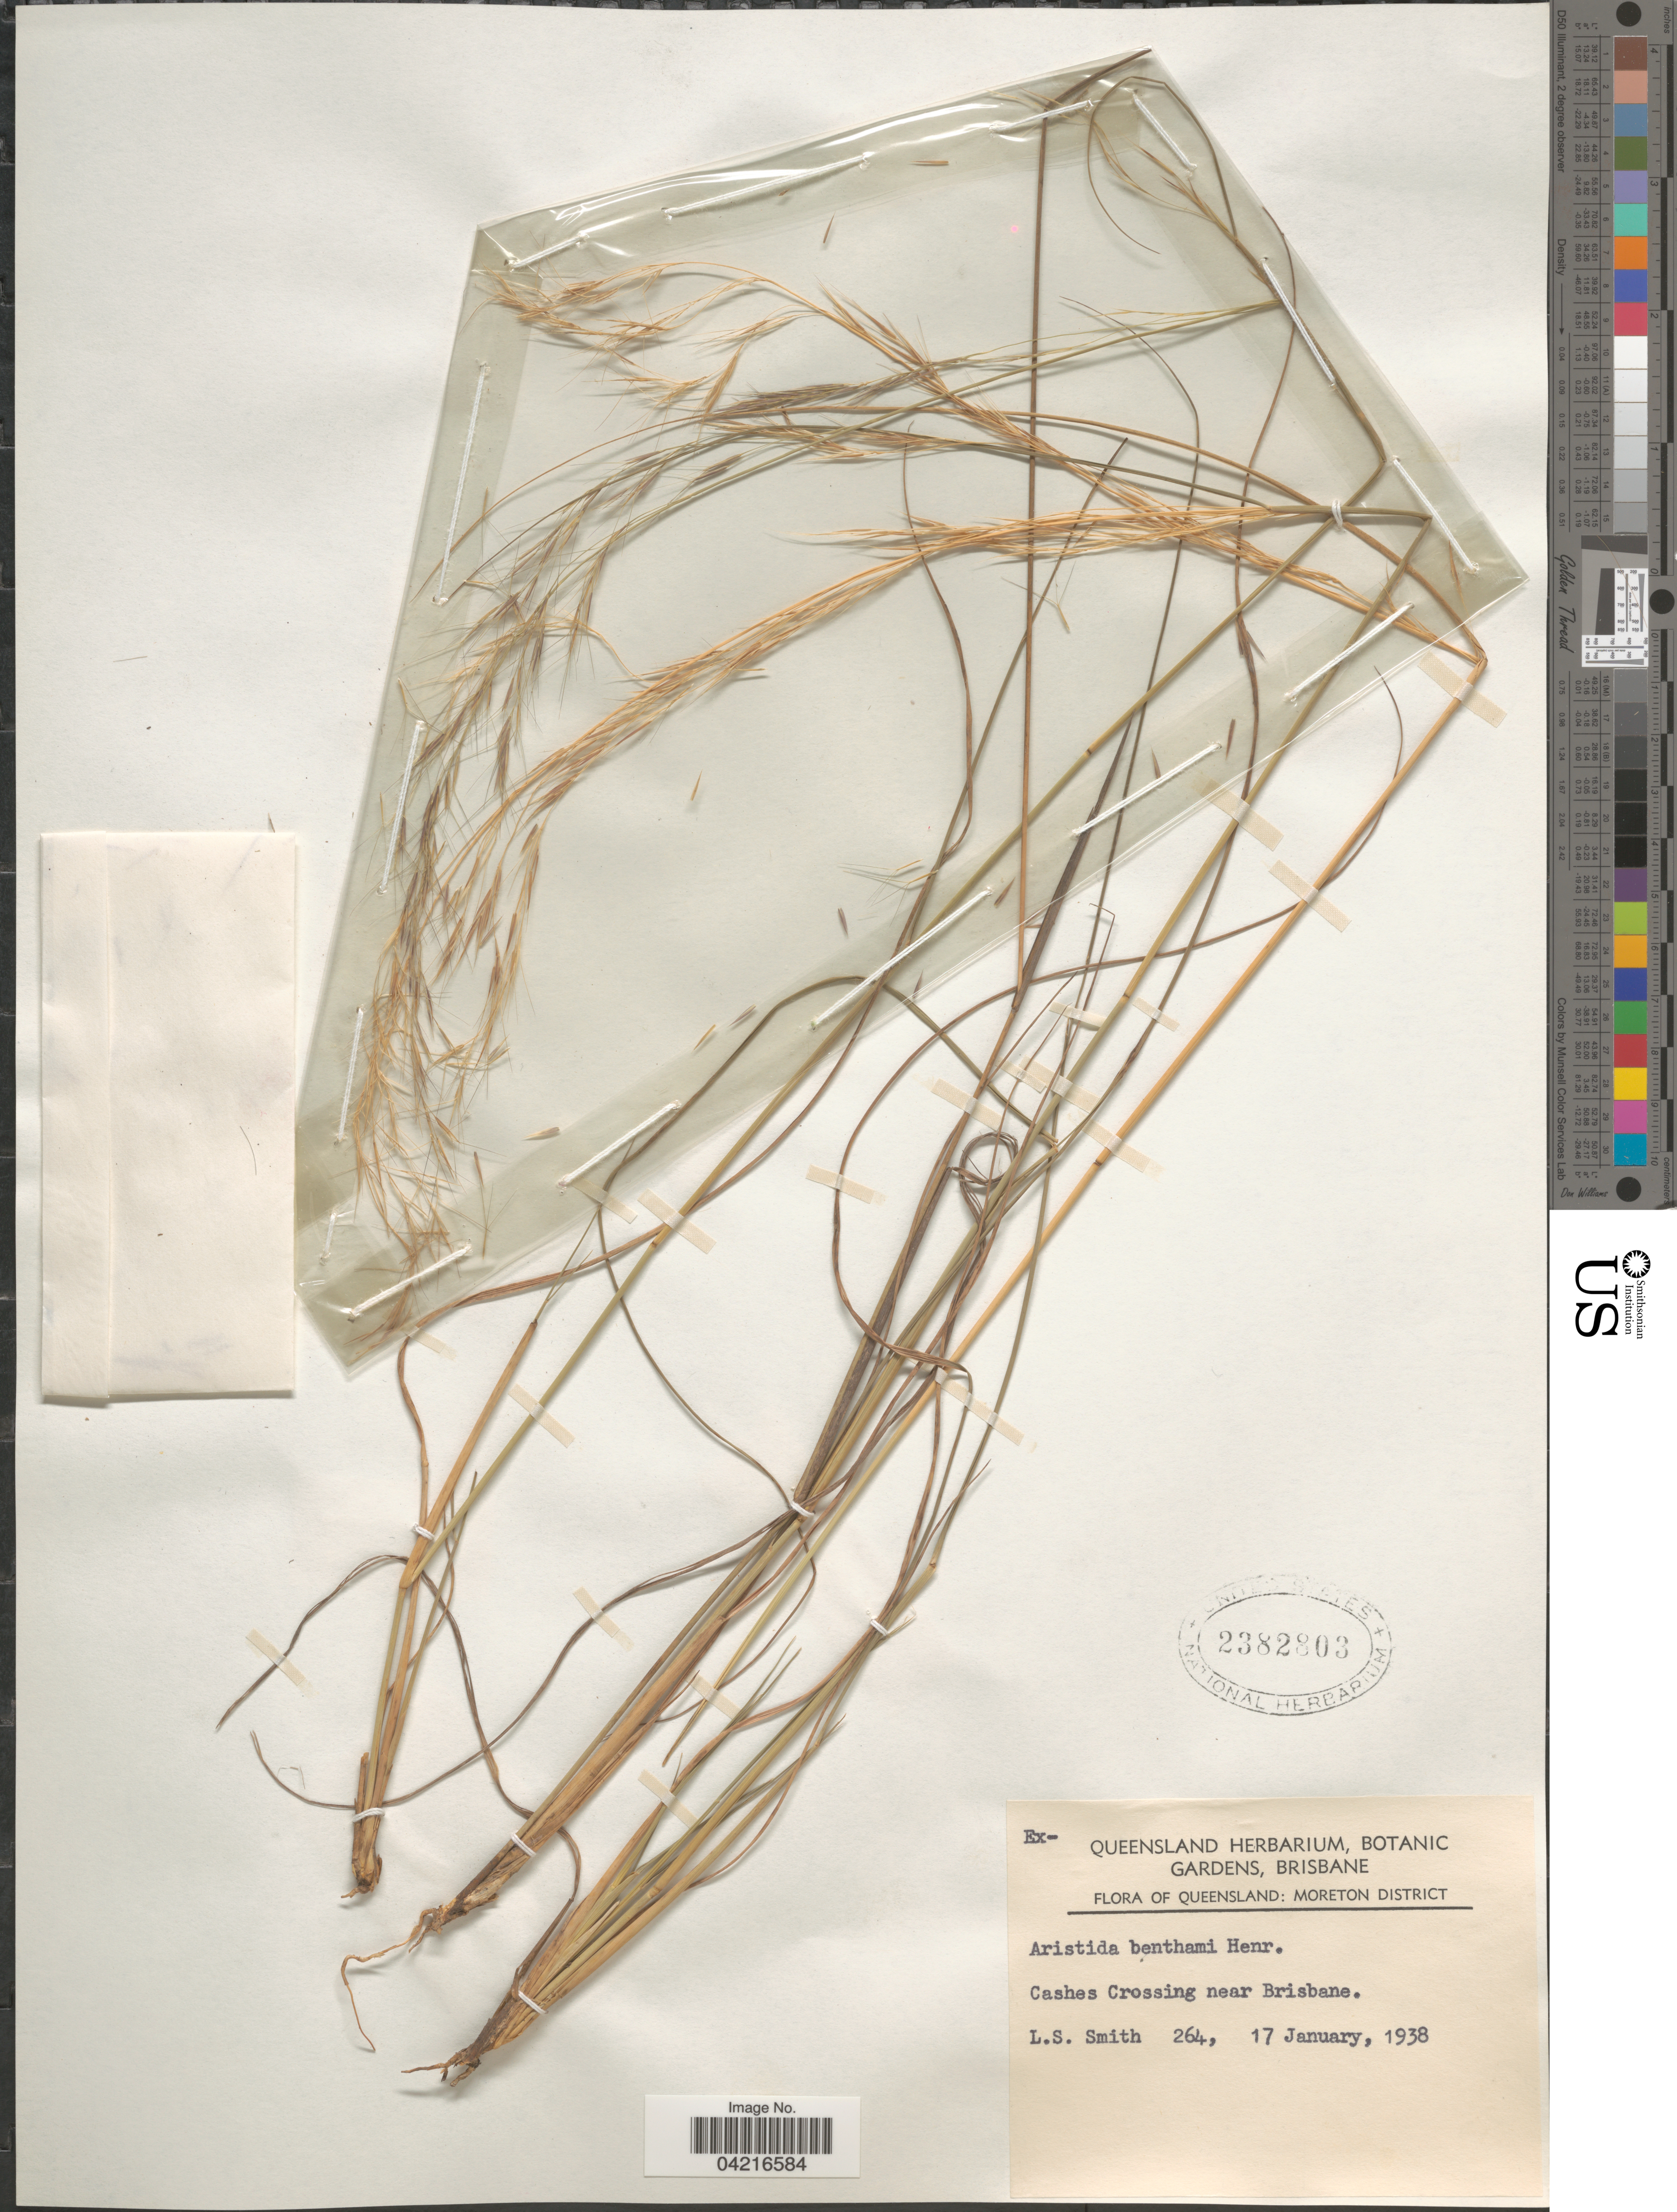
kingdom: Plantae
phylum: Tracheophyta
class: Liliopsida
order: Poales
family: Poaceae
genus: Aristida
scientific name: Aristida benthamii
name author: Henr.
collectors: L. Smith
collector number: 264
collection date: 1938-01-17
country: Australia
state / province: Queensland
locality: Moreton District. Cashes Crossing near Brisbane.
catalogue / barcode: US 2382803